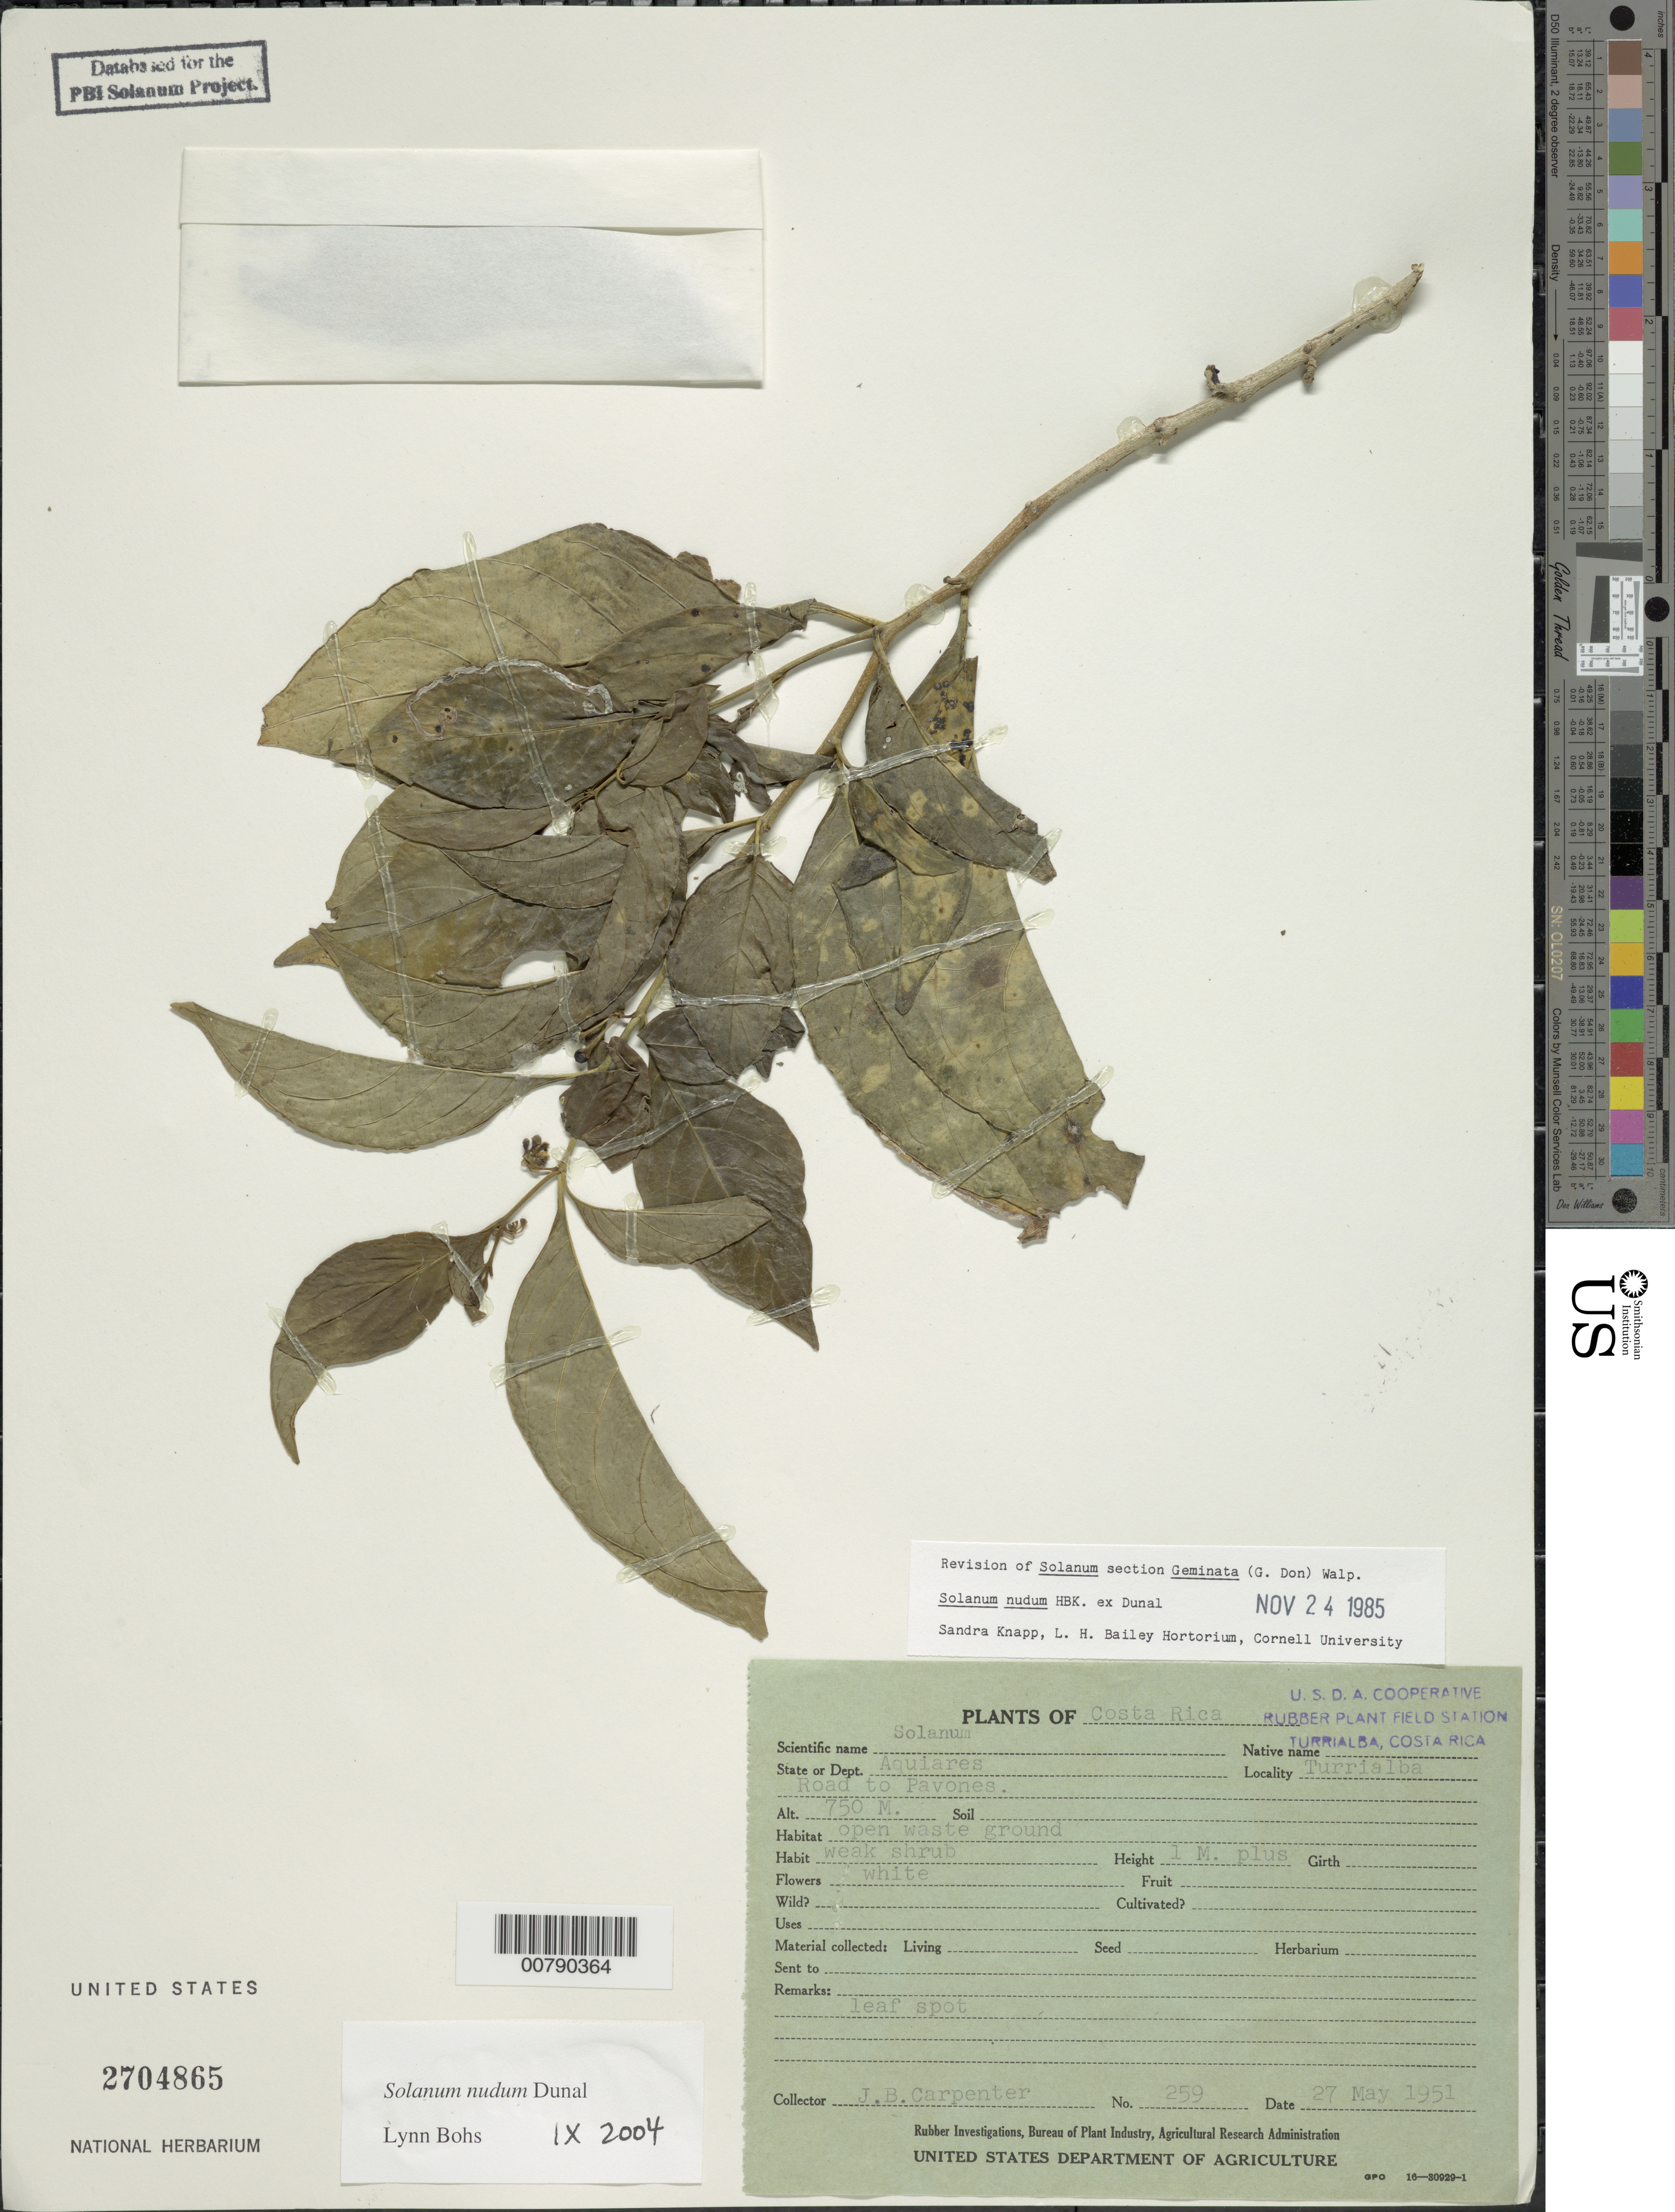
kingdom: Plantae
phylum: Tracheophyta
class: Magnoliopsida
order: Solanales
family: Solanaceae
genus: Solanum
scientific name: Solanum nudum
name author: Dunal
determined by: Bohs, L. A.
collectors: J. Carpenter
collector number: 259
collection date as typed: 27 May 1951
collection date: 1951-05-27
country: Costa Rica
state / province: Cartago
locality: U.S.D.A. Cooperative Rubber Plant Field Station, Turrialba, Aquiares, road to Pavones.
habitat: open waste ground.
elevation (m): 750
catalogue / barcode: US 2704865